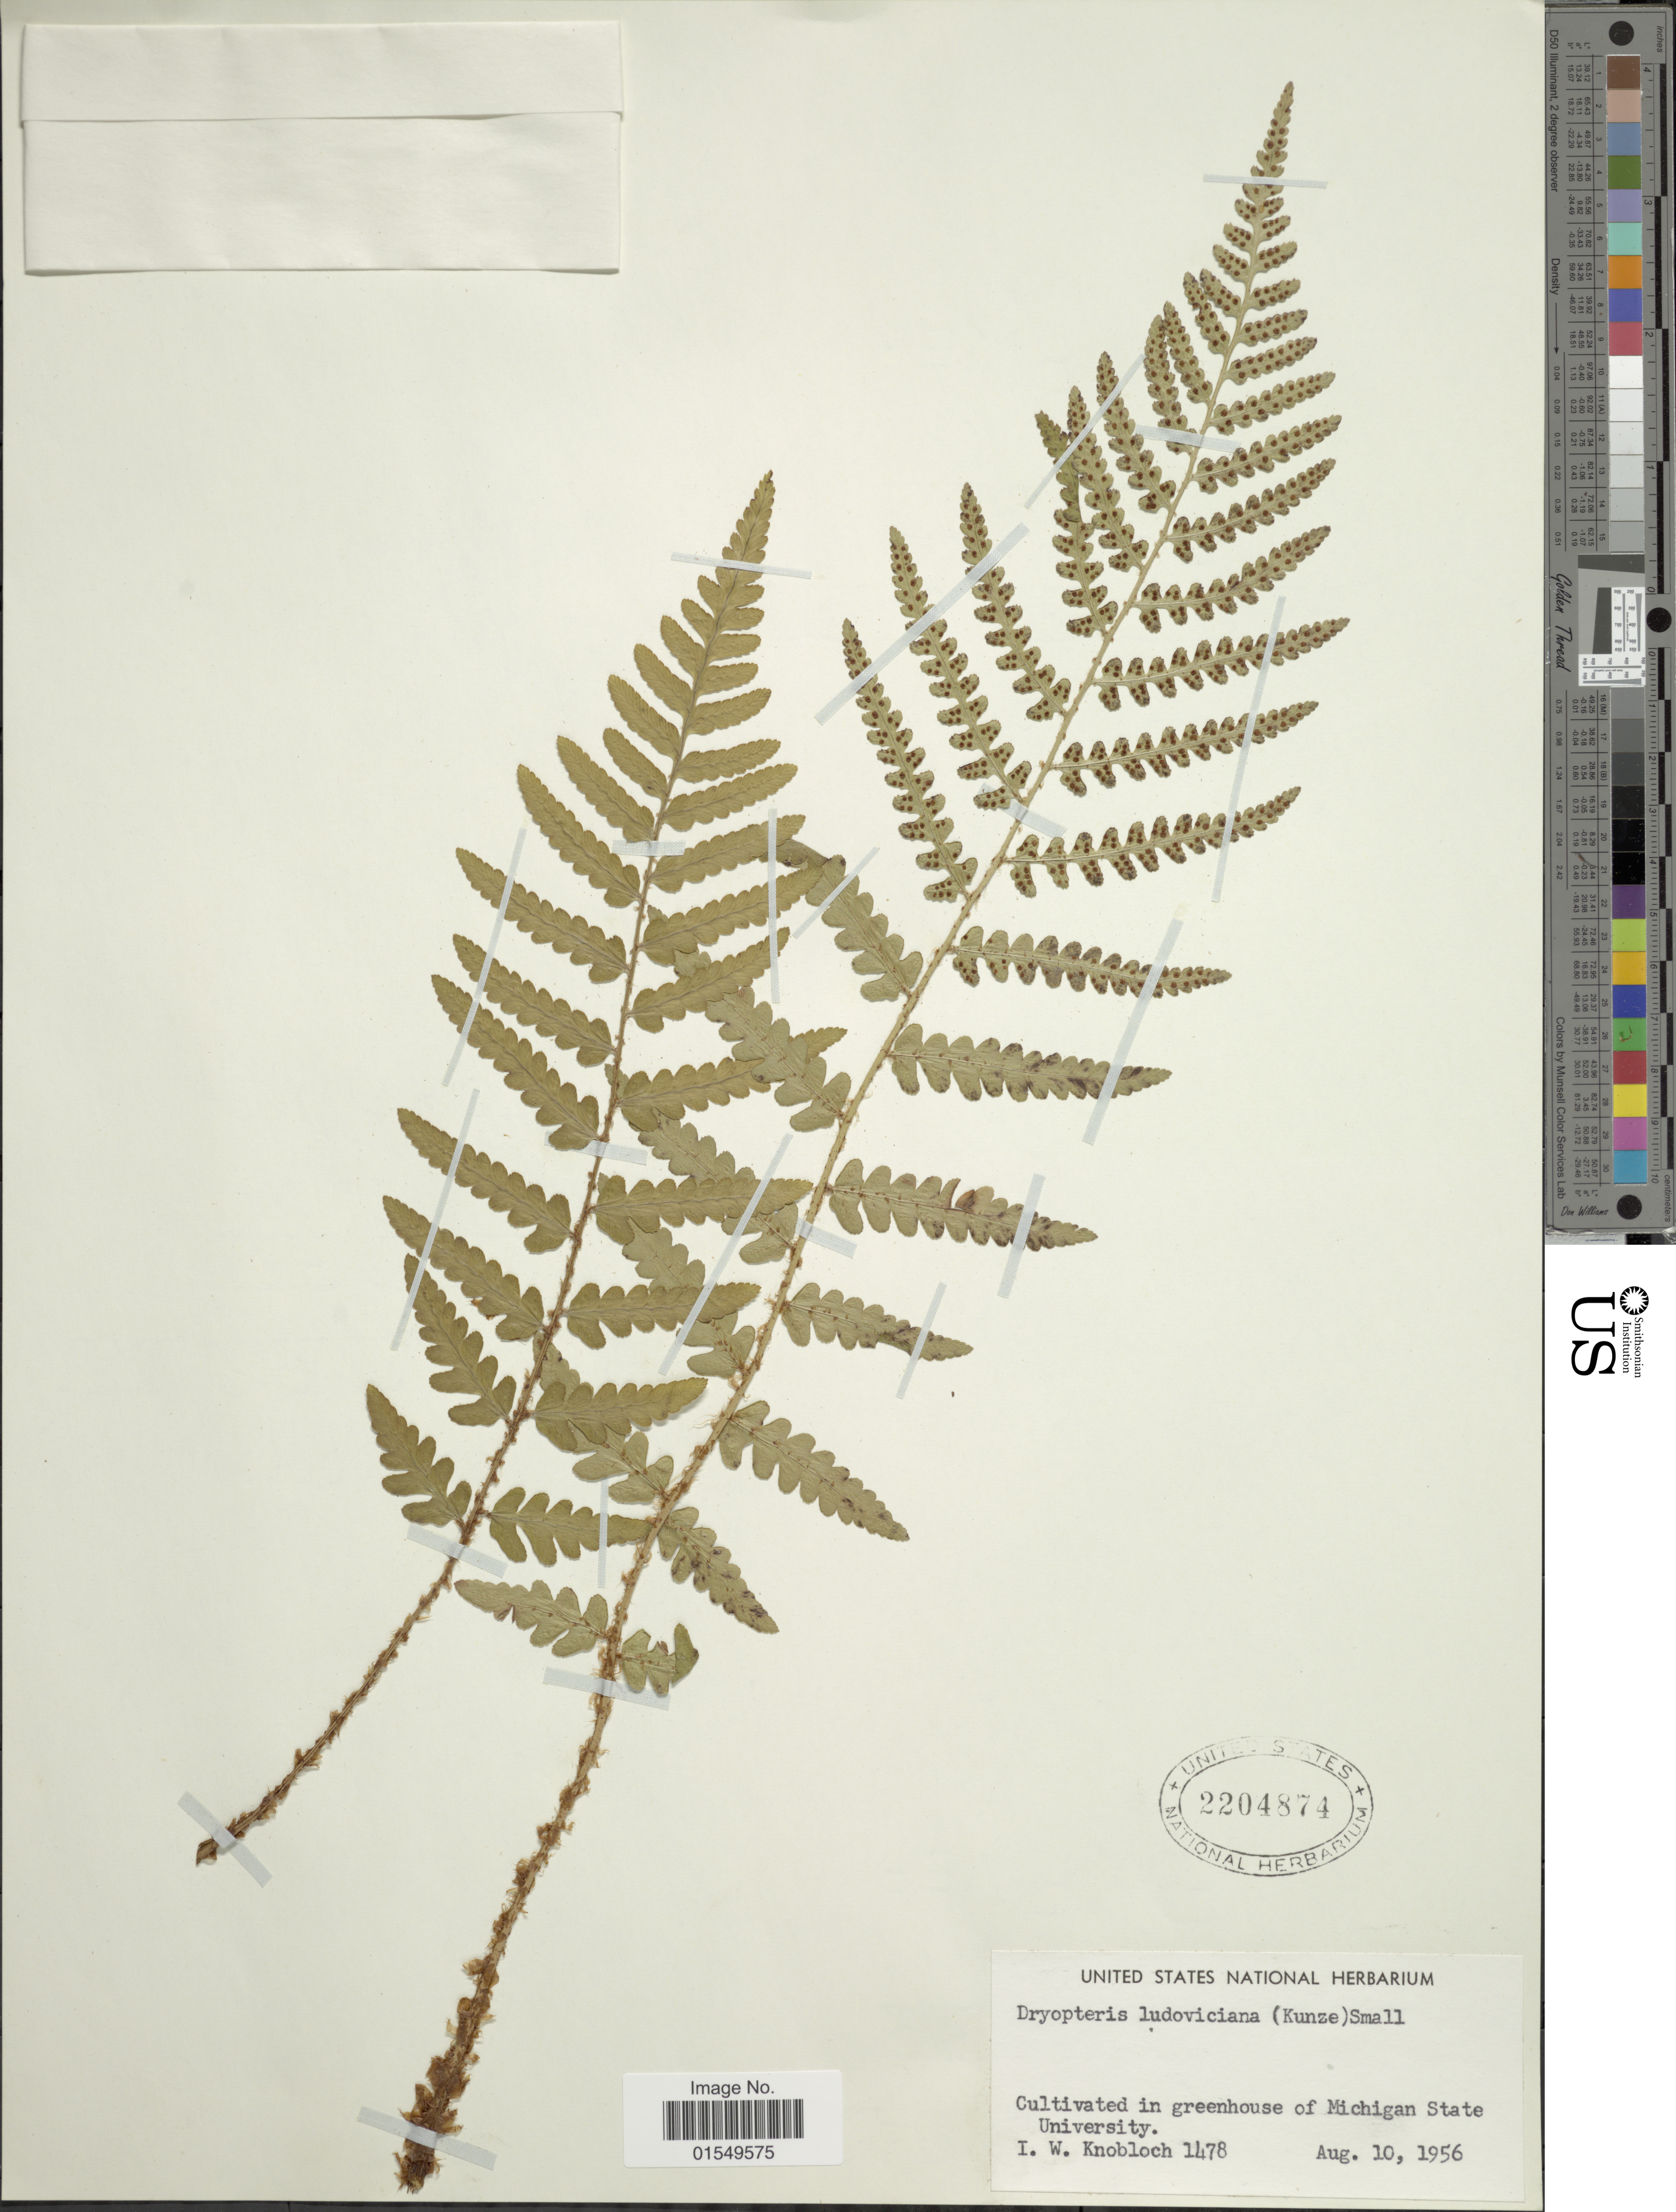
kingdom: Plantae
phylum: Tracheophyta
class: Polypodiopsida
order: Polypodiales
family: Dryopteridaceae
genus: Dryopteris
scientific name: Dryopteris ludoviciana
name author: (Kunze) Small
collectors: I. W. Knobloch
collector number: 1478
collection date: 1956-08-10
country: United States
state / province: Michigan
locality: Greenhouse of Michigan State University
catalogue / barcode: US 2204874